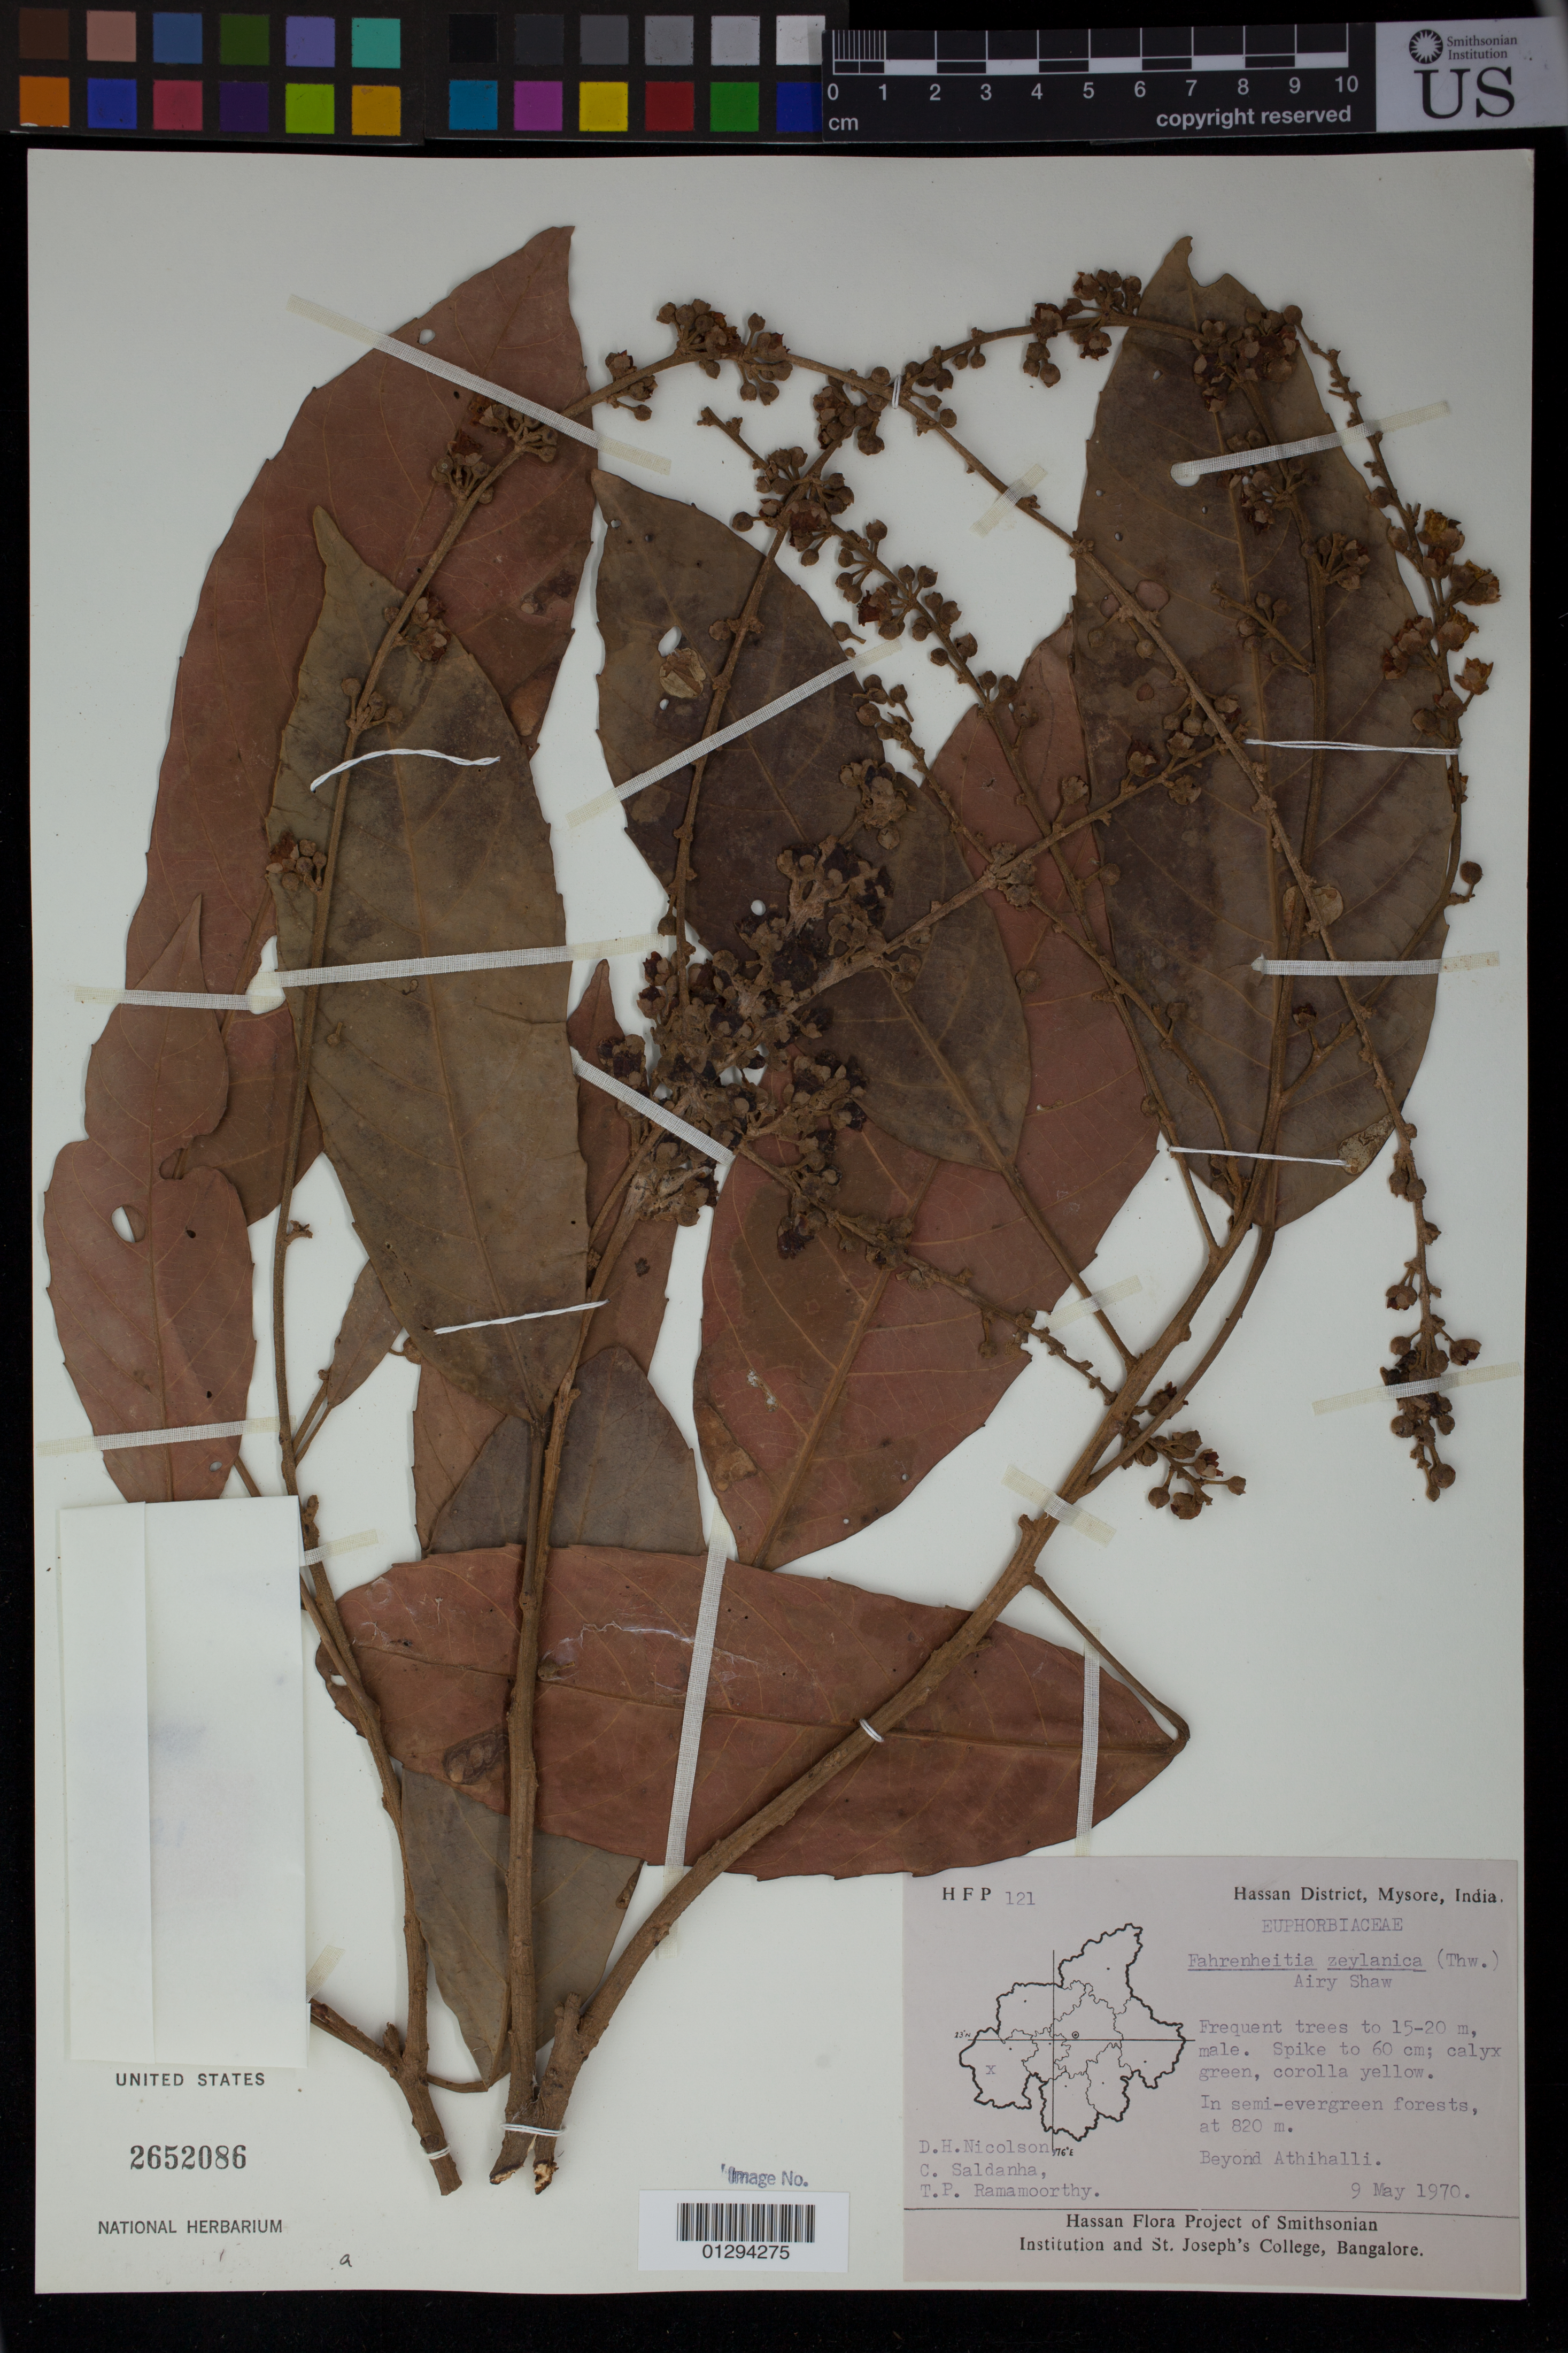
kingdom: Plantae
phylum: Tracheophyta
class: Magnoliopsida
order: Malpighiales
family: Euphorbiaceae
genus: Fahrenheitia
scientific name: Fahrenheitia zeylanica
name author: (Thwaites) Airy Shaw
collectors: D. Nicholson, C. Saldanha & T. P. Ramamoorthy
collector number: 121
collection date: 1970-05-09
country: India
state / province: Karnataka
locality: Hassan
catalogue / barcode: US 2652086